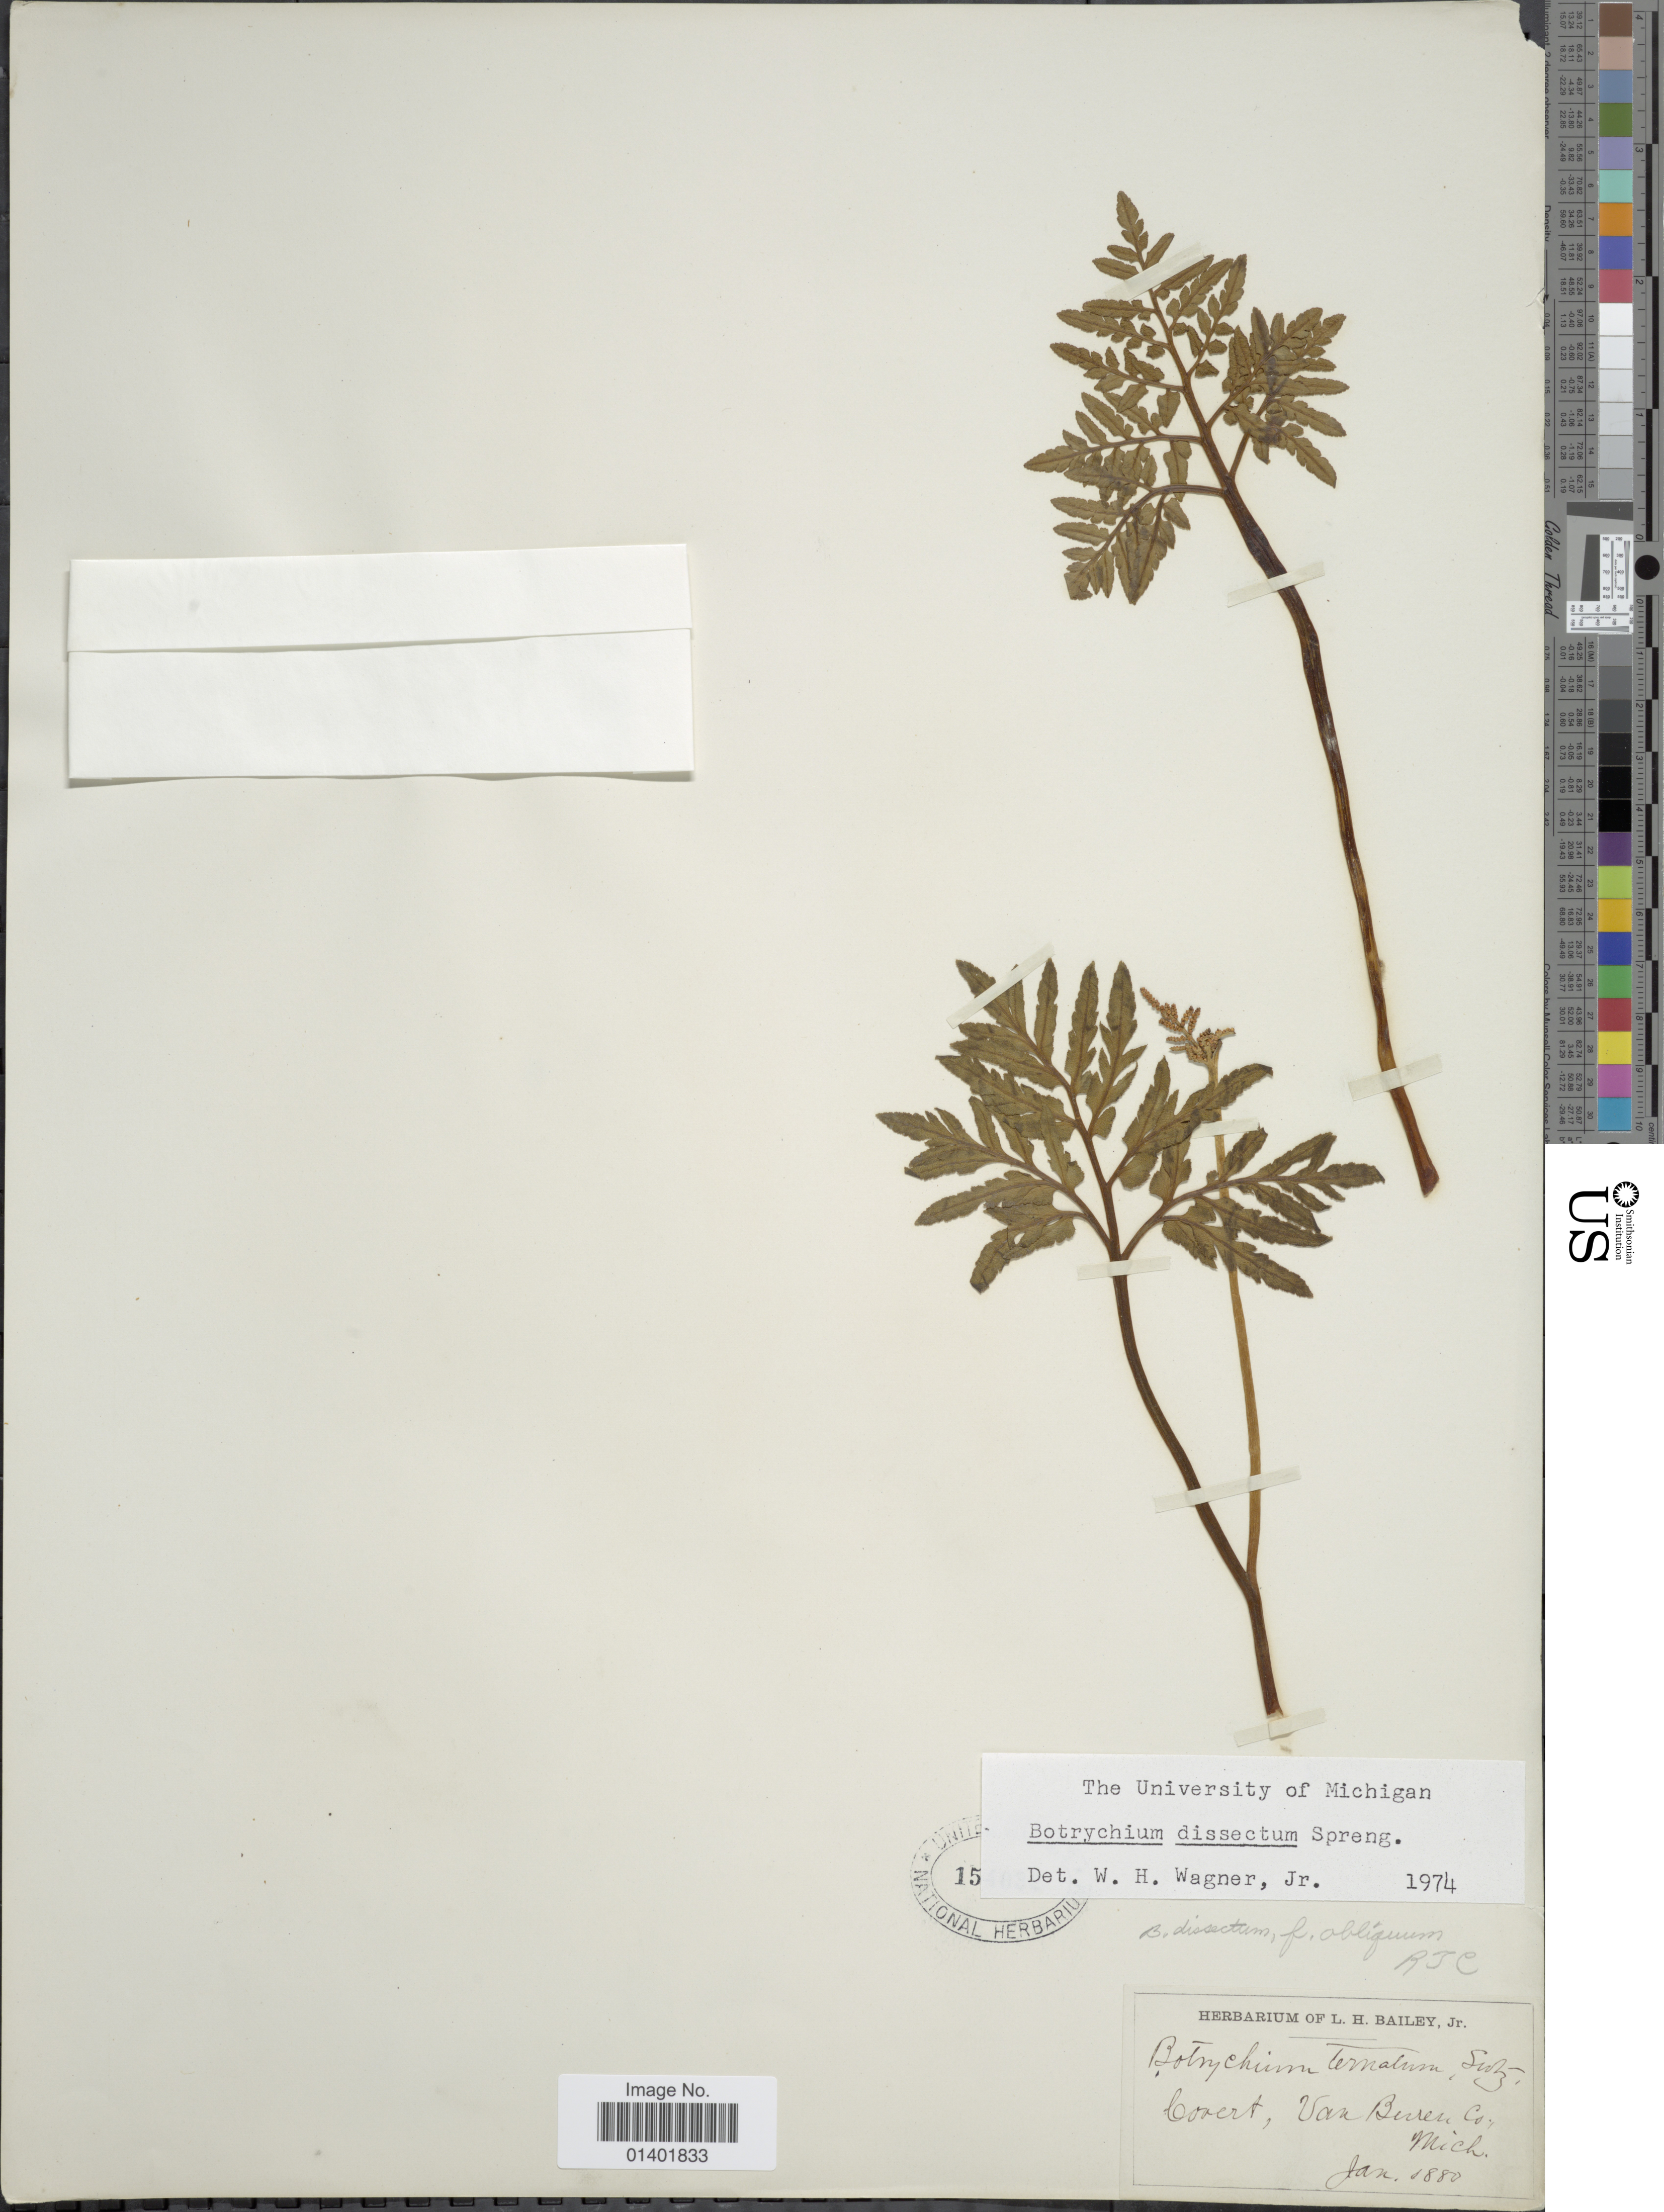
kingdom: Plantae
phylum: Tracheophyta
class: Polypodiopsida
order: Ophioglossales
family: Ophioglossaceae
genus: Botrychium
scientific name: Botrychium dissectum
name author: Spreng.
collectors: L. H. Bailey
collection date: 1880-01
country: United States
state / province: Michigan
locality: Van Buren Co.